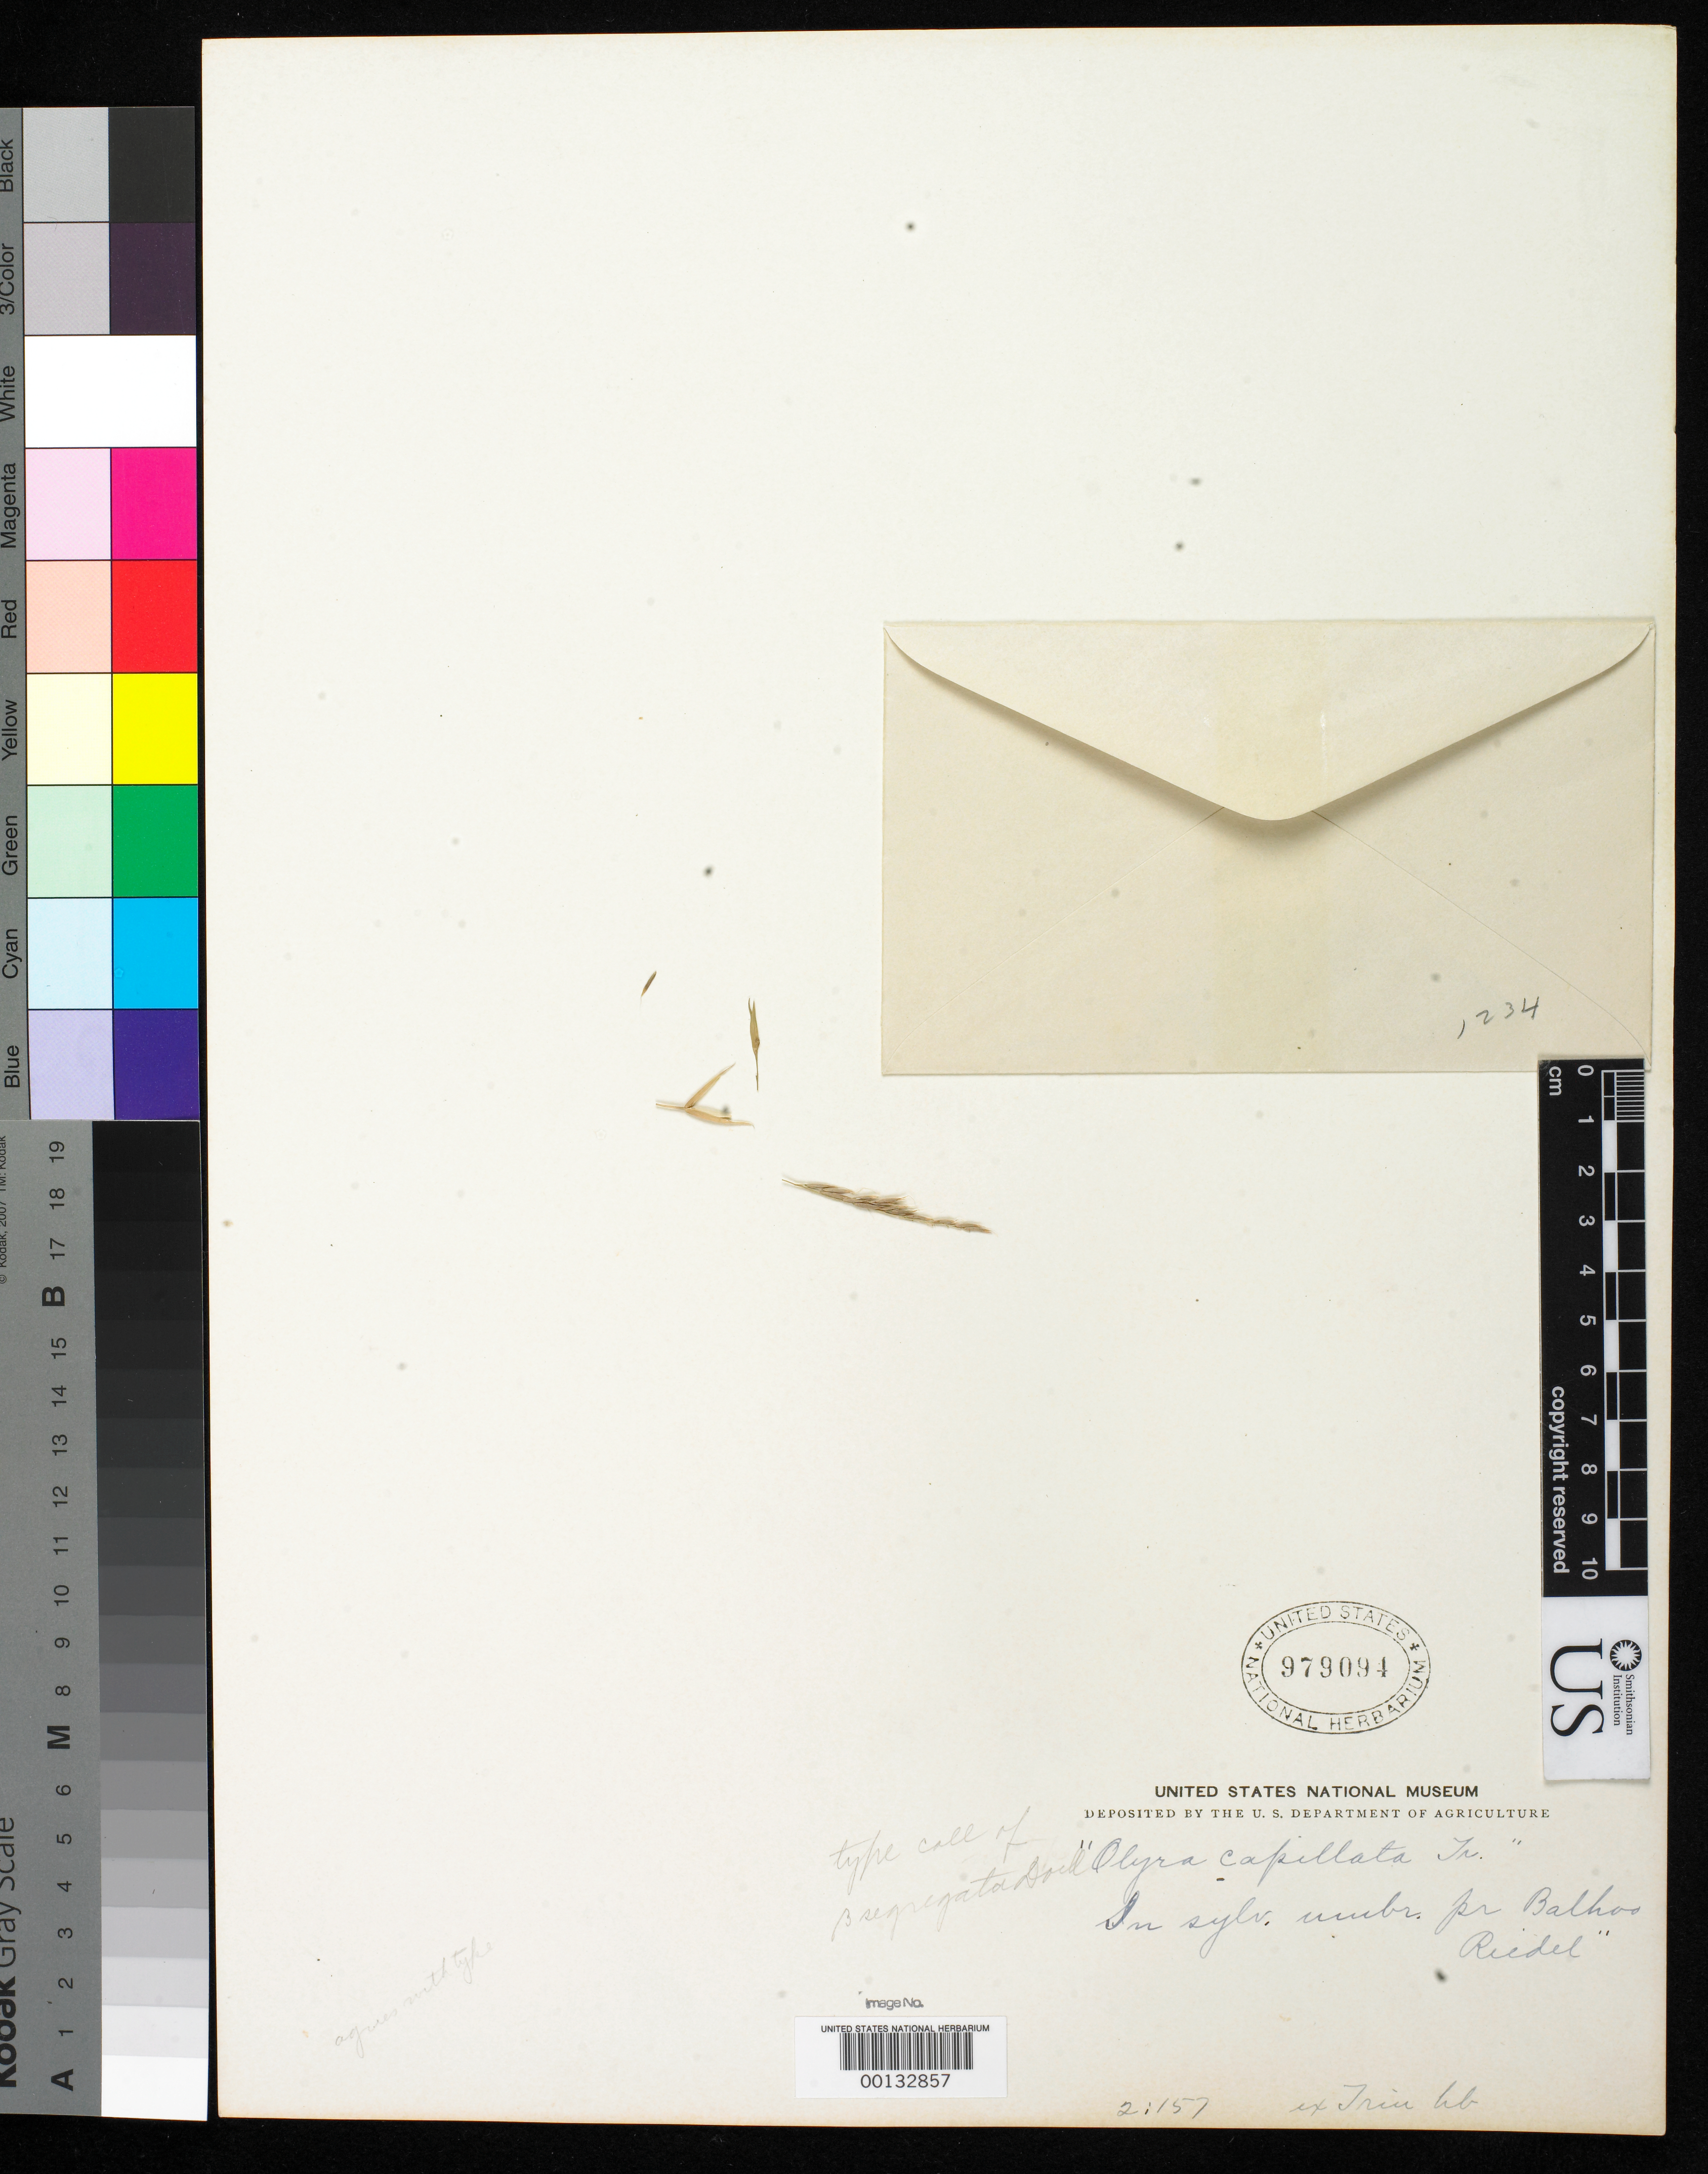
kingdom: Plantae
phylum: Tracheophyta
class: Liliopsida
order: Poales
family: Poaceae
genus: Olyra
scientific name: Olyra capillata var. segregata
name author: Döll in Mart.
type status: Type Fragment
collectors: L. Riedel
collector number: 850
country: Brazil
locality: Bullao.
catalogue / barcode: US 979094